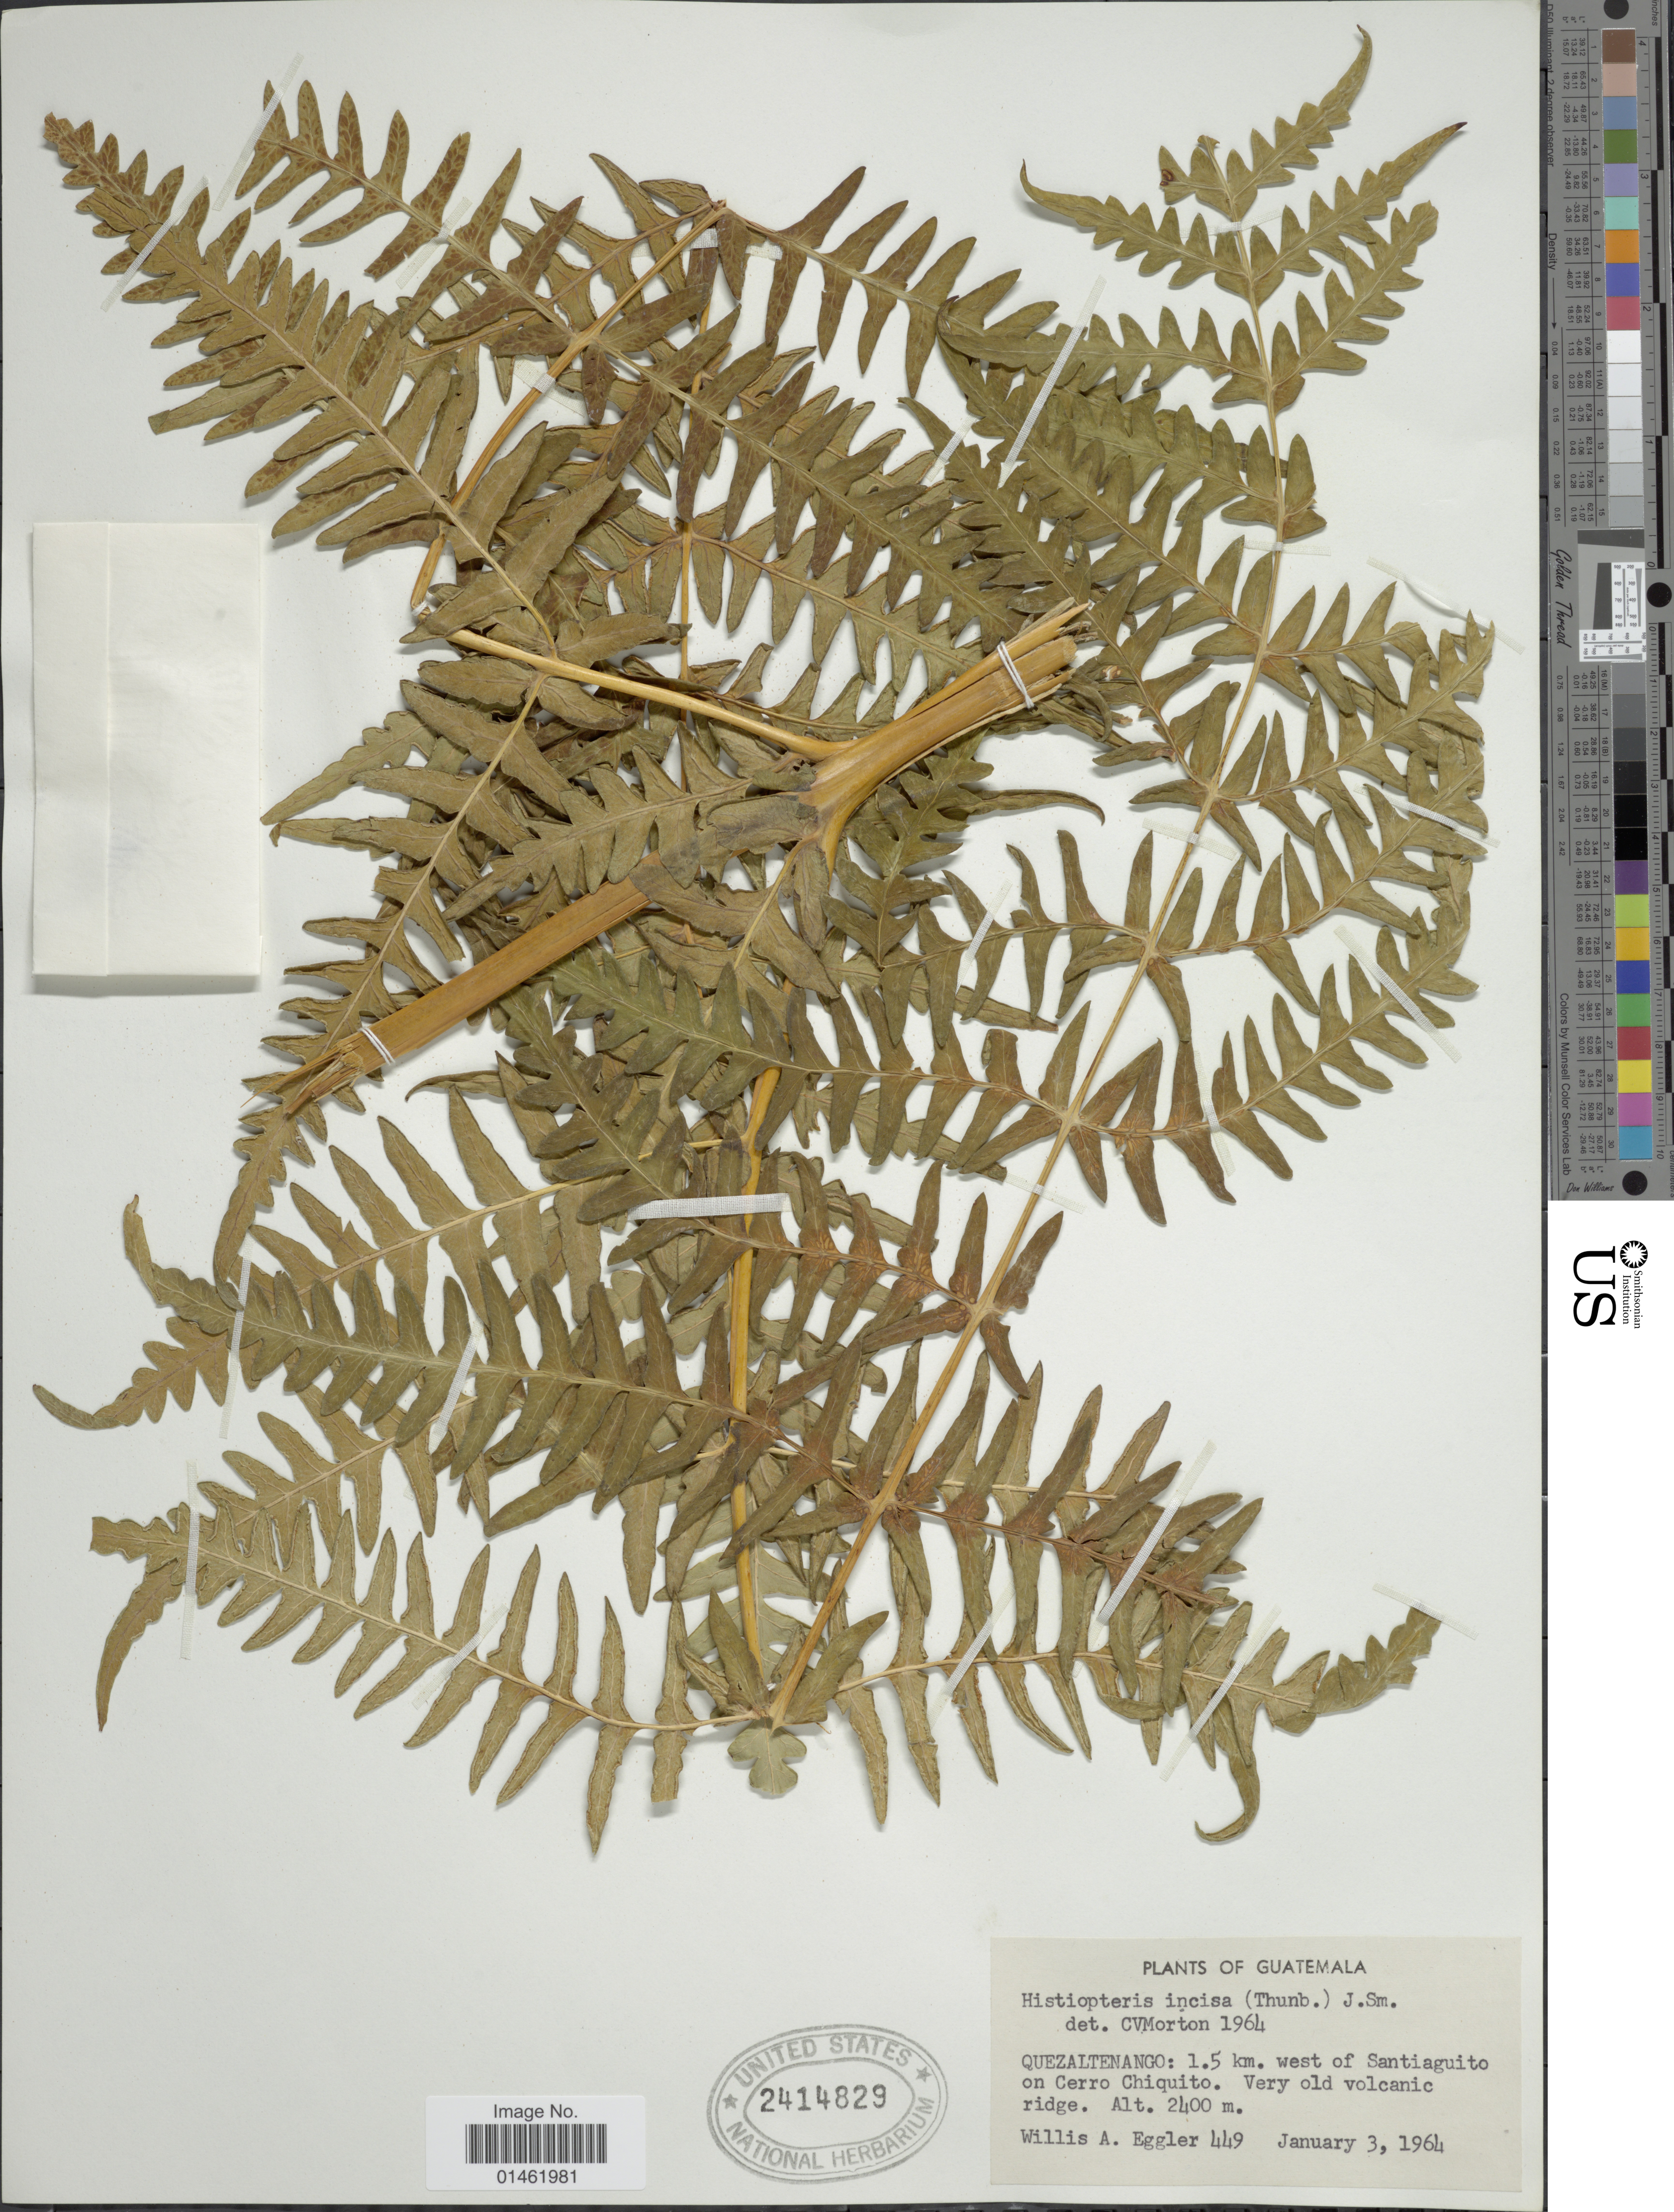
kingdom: Plantae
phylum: Tracheophyta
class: Polypodiopsida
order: Polypodiales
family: Dennstaedtiaceae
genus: Histiopteris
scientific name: Histiopteris incisa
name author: (Thunb.) J. Sm.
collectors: W. A. Eggler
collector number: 449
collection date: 1964-01-03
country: Guatemala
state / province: Quetzaltenango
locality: Quezaltenango: 1.5km west of Santiaguito on Cerro Chiquito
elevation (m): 2400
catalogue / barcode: US 2414829